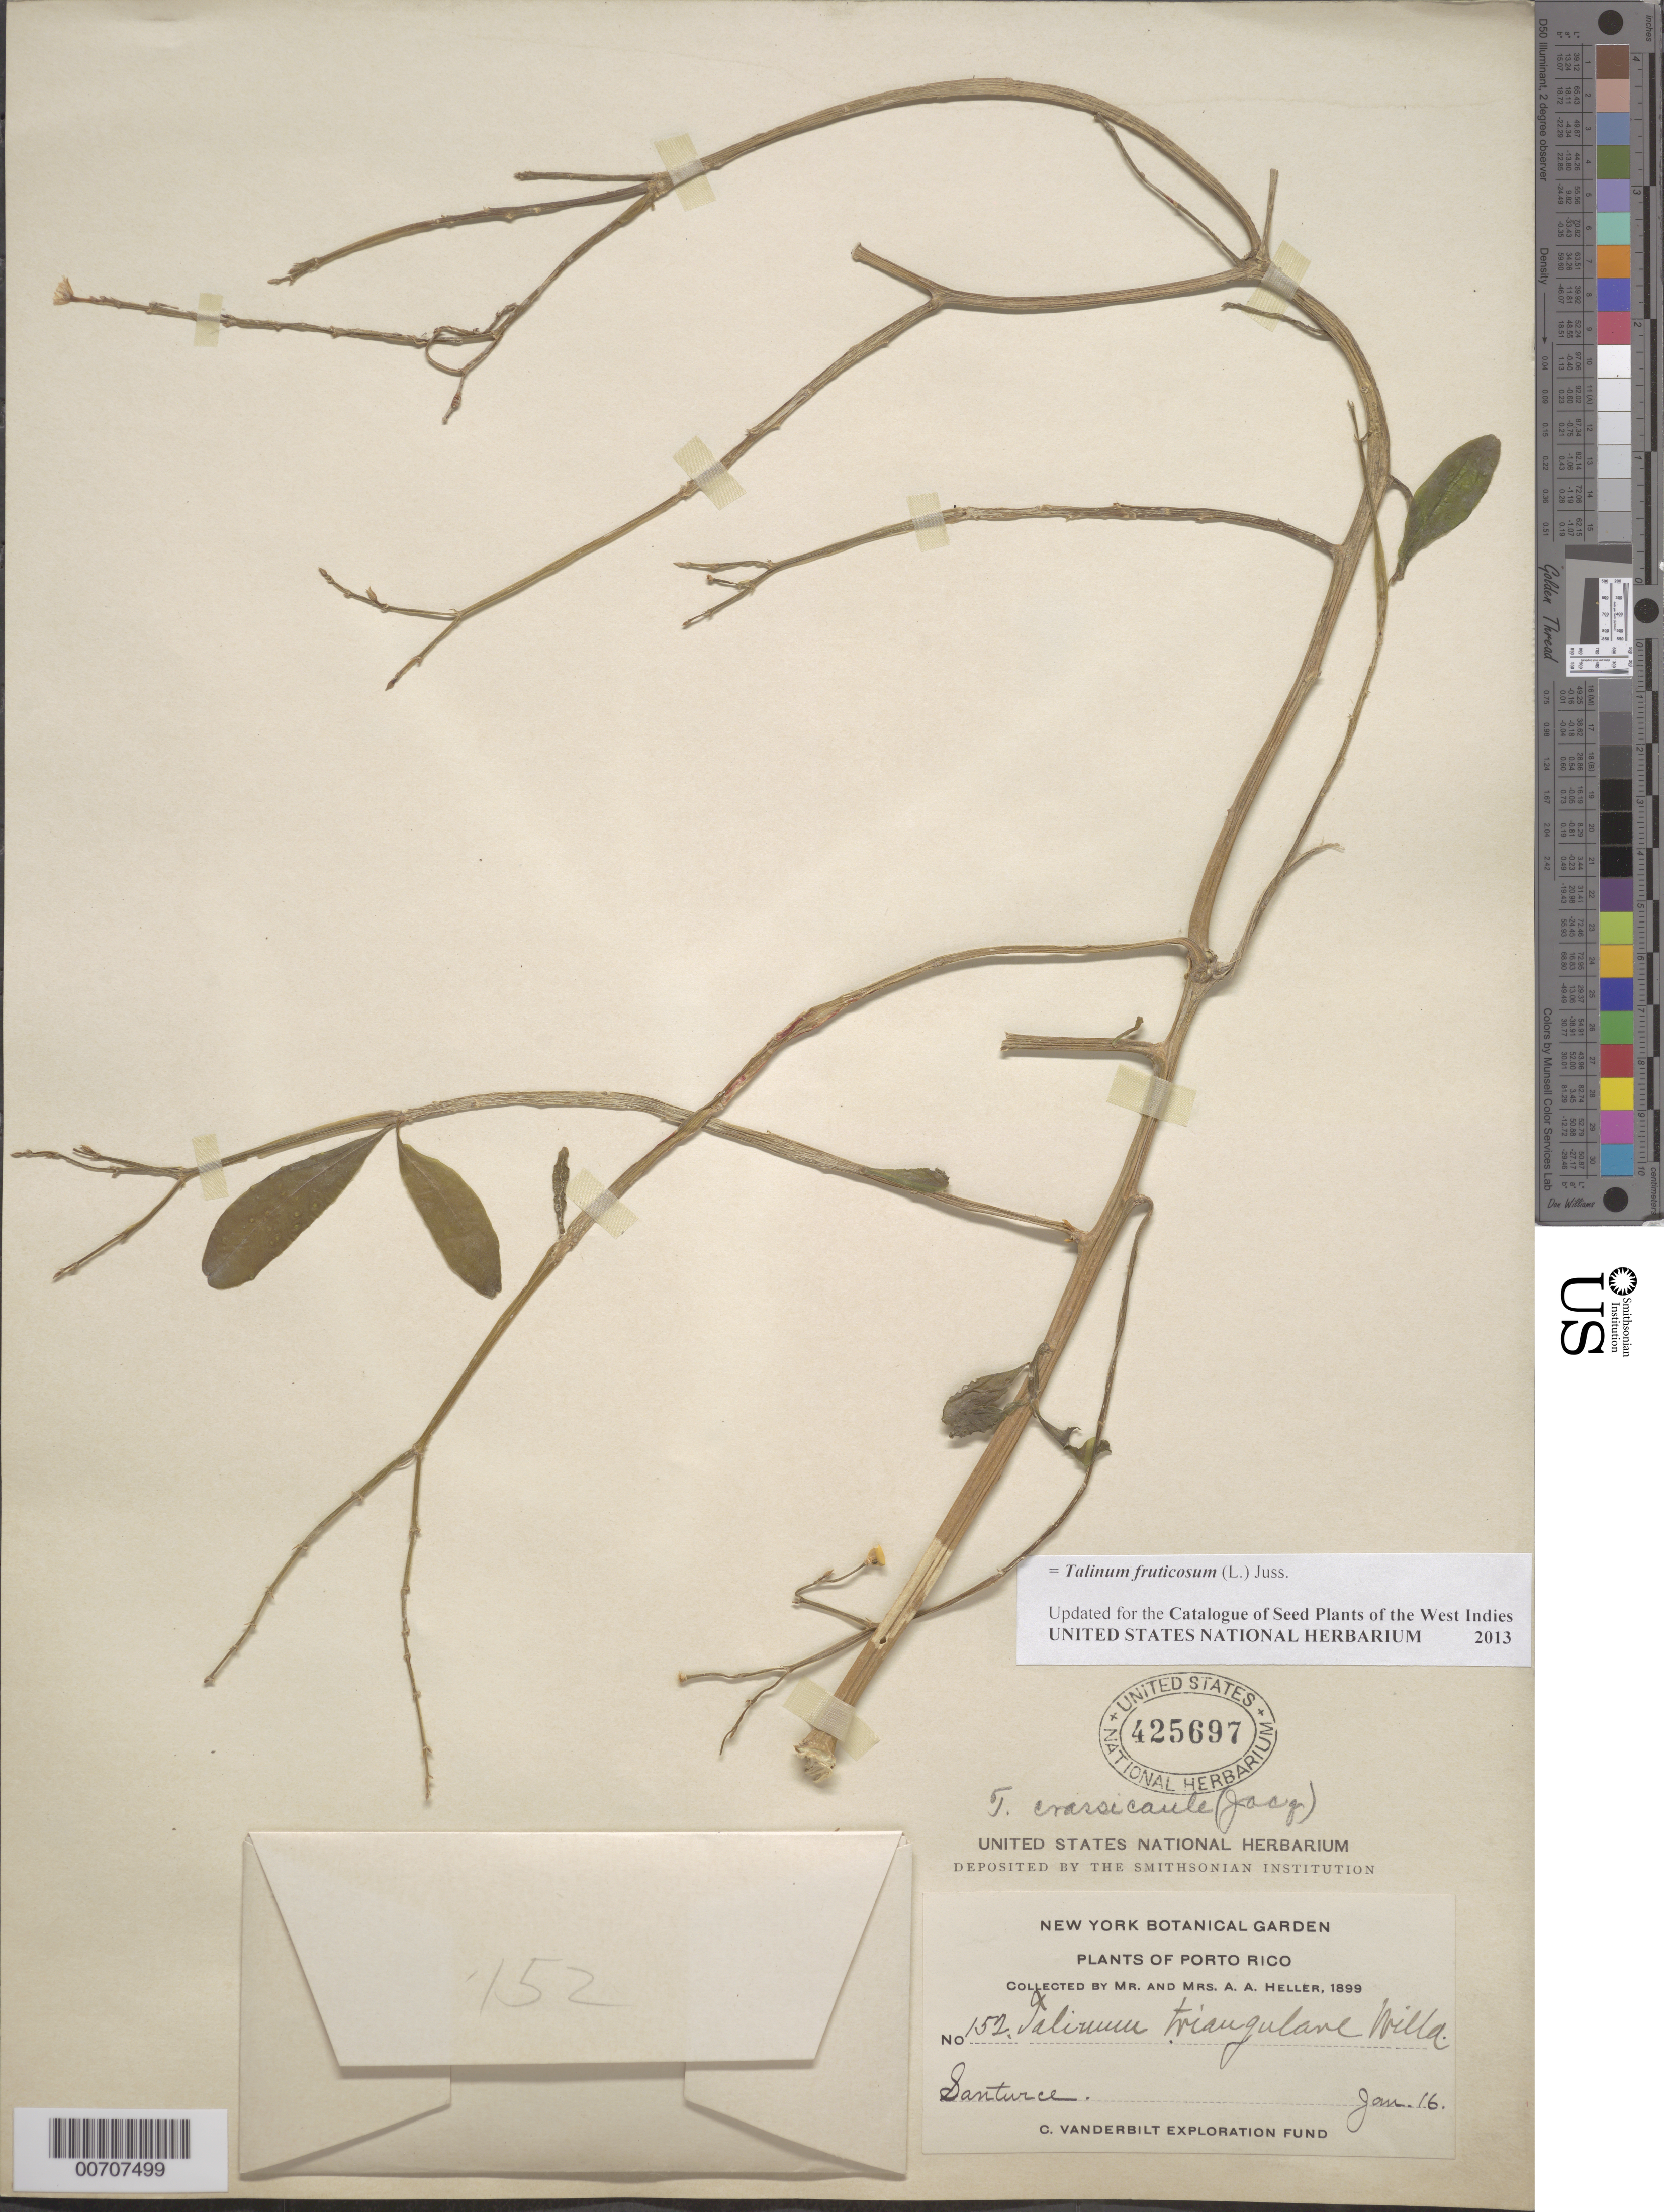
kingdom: Plantae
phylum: Tracheophyta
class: Magnoliopsida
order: Caryophyllales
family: Talinaceae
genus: Talinum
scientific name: Talinum fruticosum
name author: (L.) Juss.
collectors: A. A. Heller & -- Heller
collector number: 152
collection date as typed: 16 Jan 1899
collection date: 1899-01-16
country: Puerto Rico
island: Greater Antilles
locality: Santurce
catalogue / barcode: US 425697